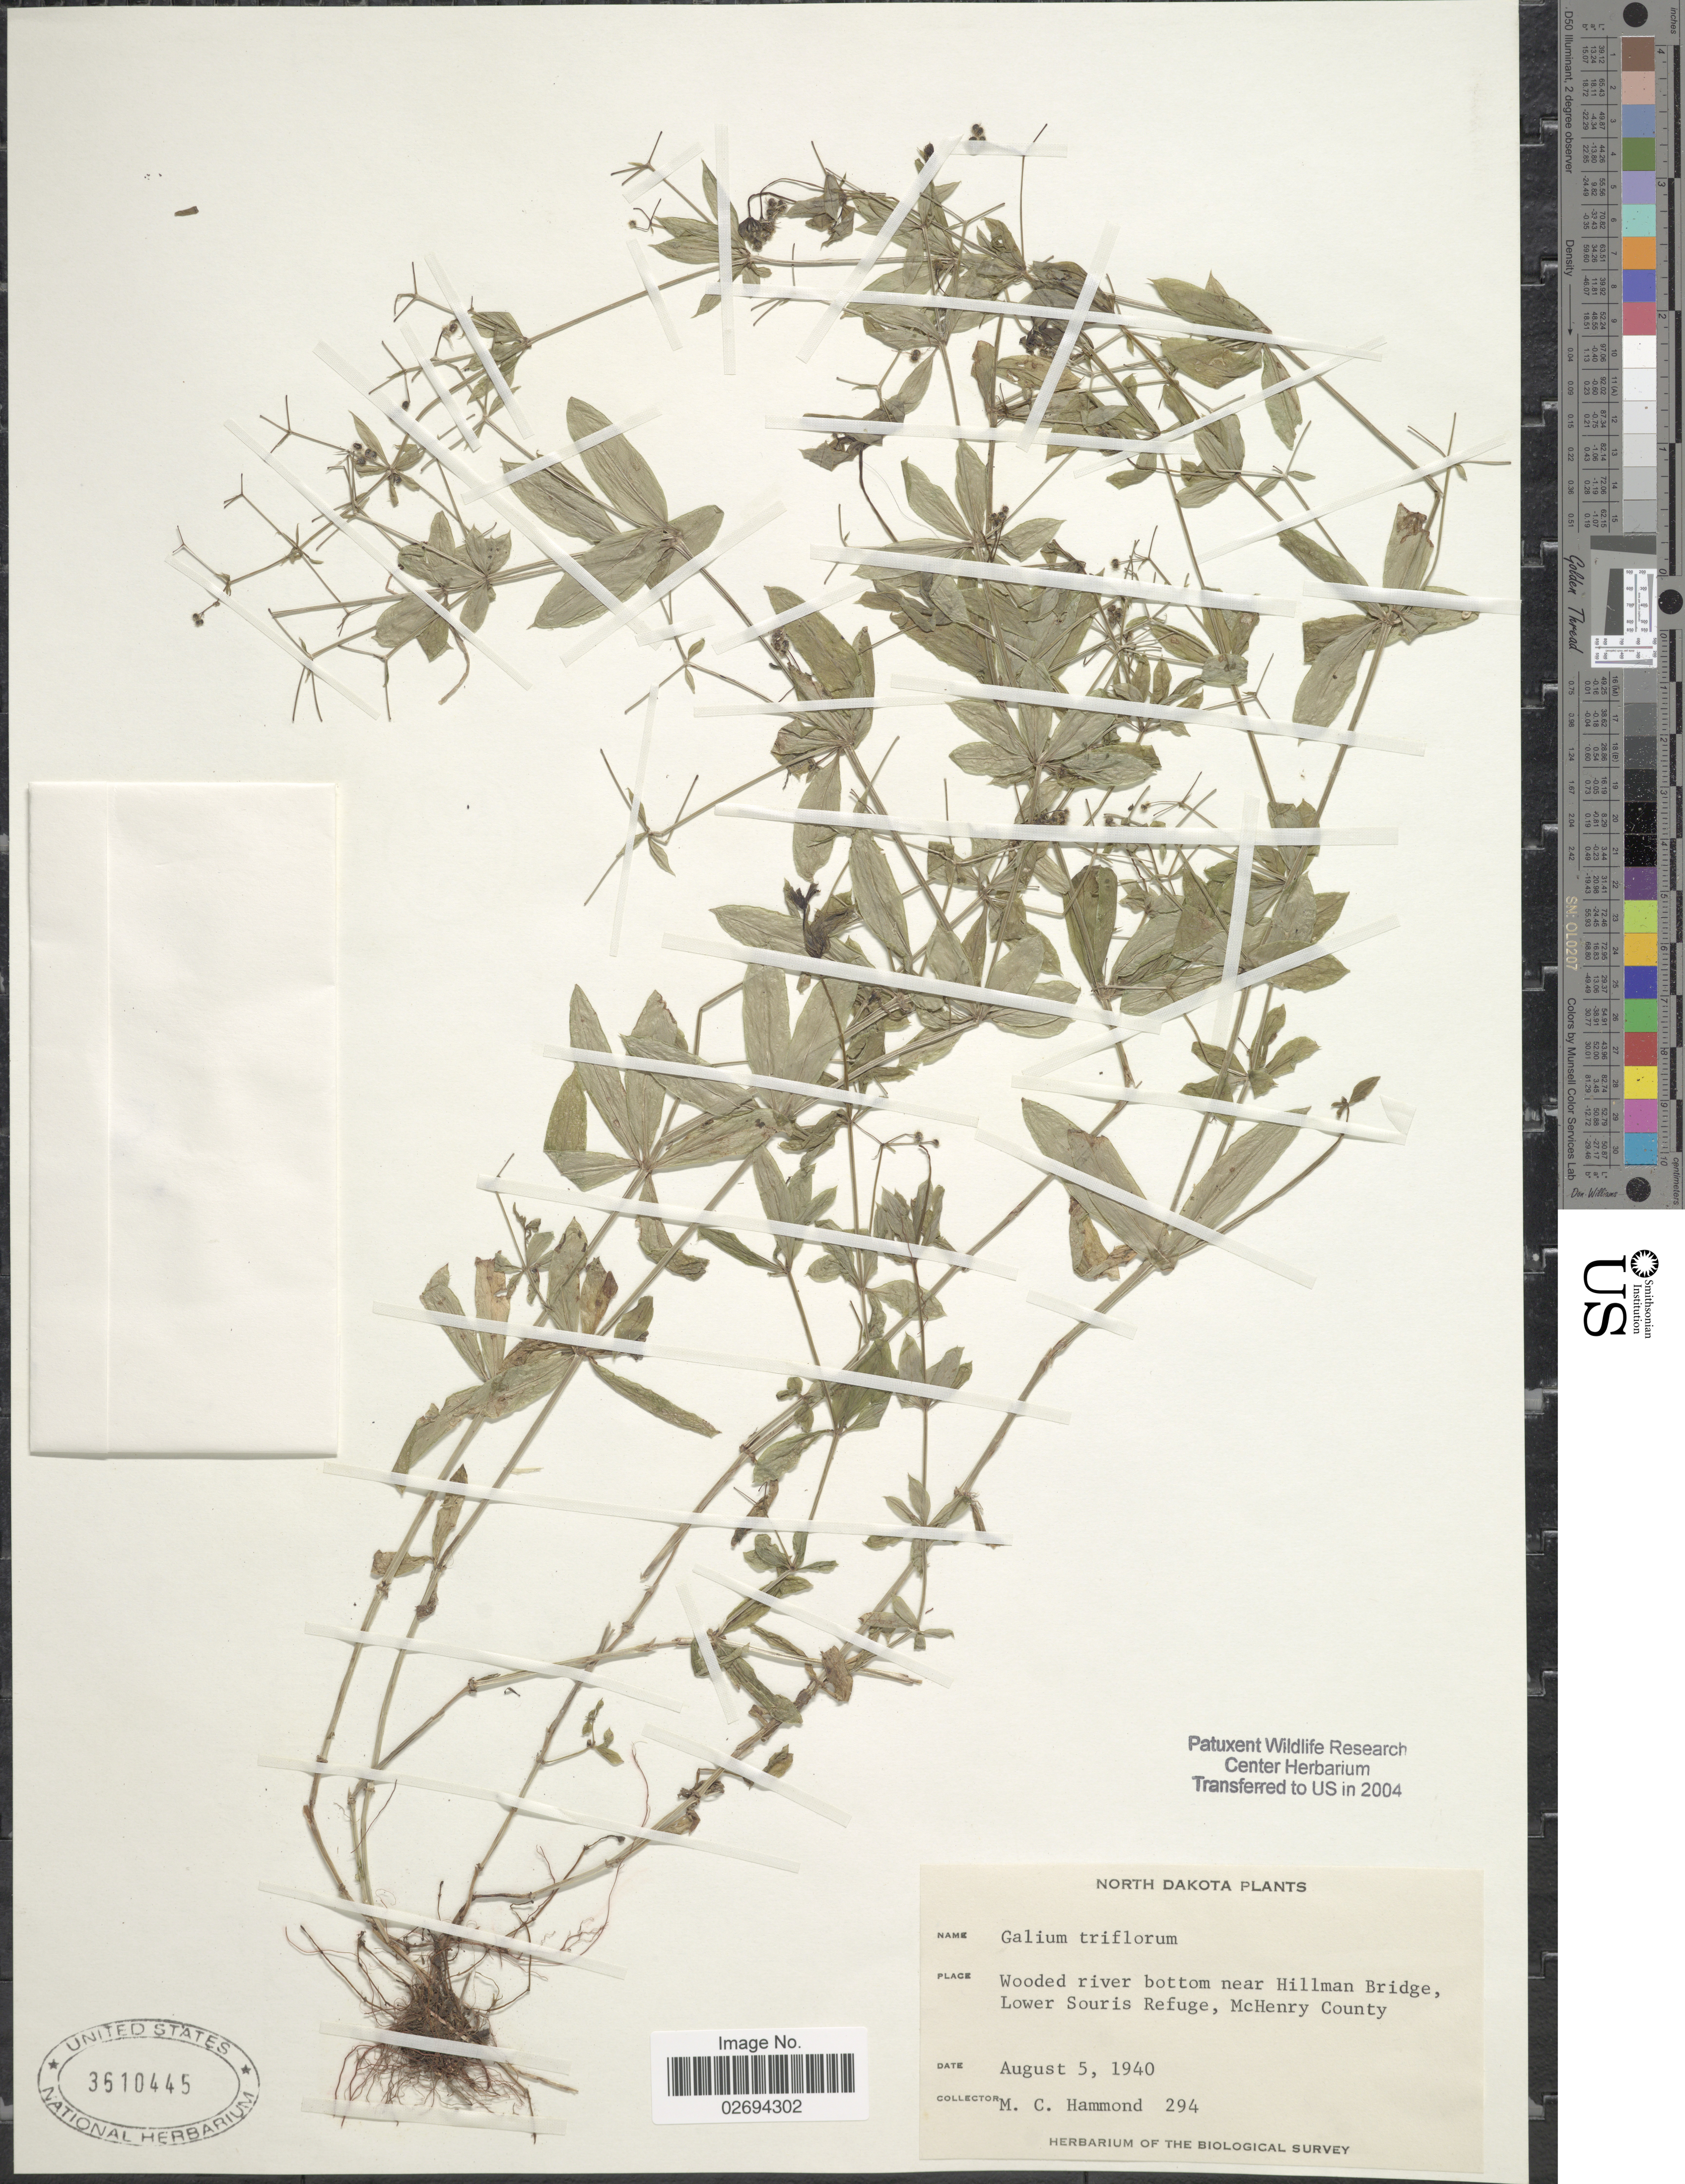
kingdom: Plantae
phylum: Tracheophyta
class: Magnoliopsida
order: Gentianales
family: Rubiaceae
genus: Galium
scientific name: Galium triflorum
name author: Michx.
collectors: M. Hammond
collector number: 294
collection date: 1940-08-05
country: United States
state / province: North Dakota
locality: Wooded river bottom near Hillman Bridge, Lower Souris Refuge, McHenry County.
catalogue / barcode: US 3610445